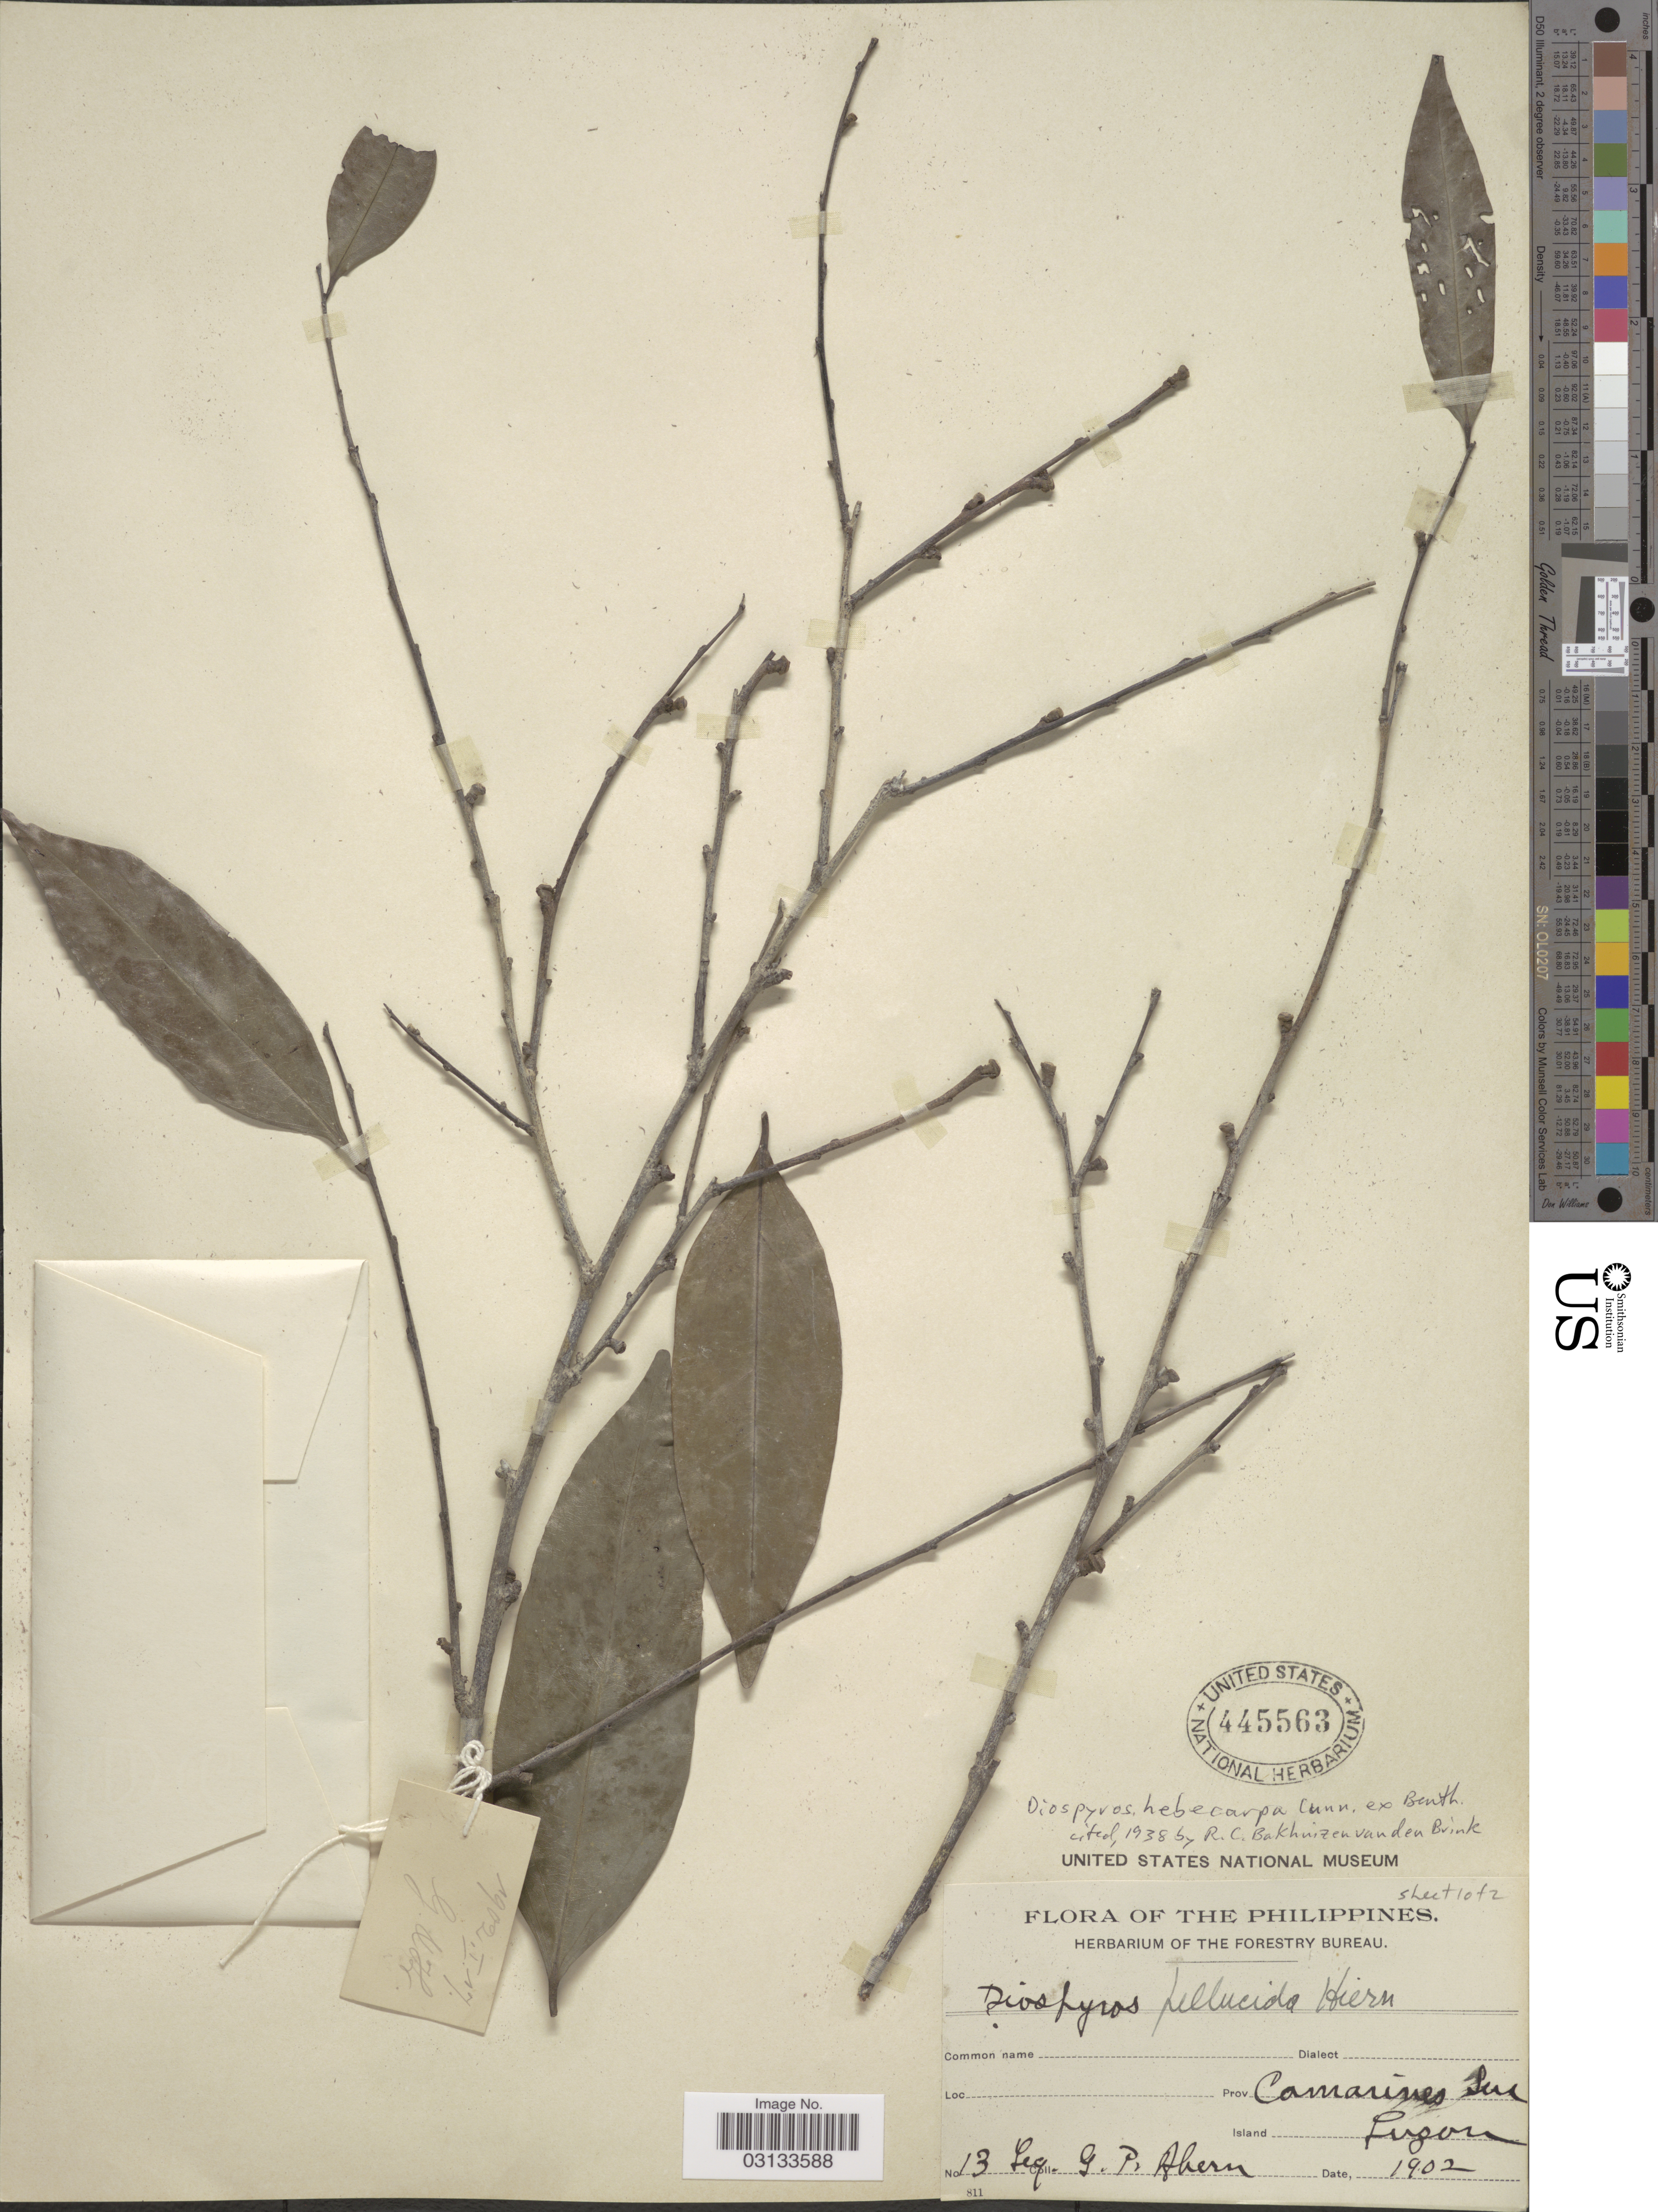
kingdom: Plantae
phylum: Tracheophyta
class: Magnoliopsida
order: Ericales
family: Ebenaceae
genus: Diospyros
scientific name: Diospyros hebecarpa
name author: Cunn. ex Benth.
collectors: G. Ahern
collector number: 13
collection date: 1902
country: Philippines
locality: Camarines Sur, Island Luzon.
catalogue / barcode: US 445563